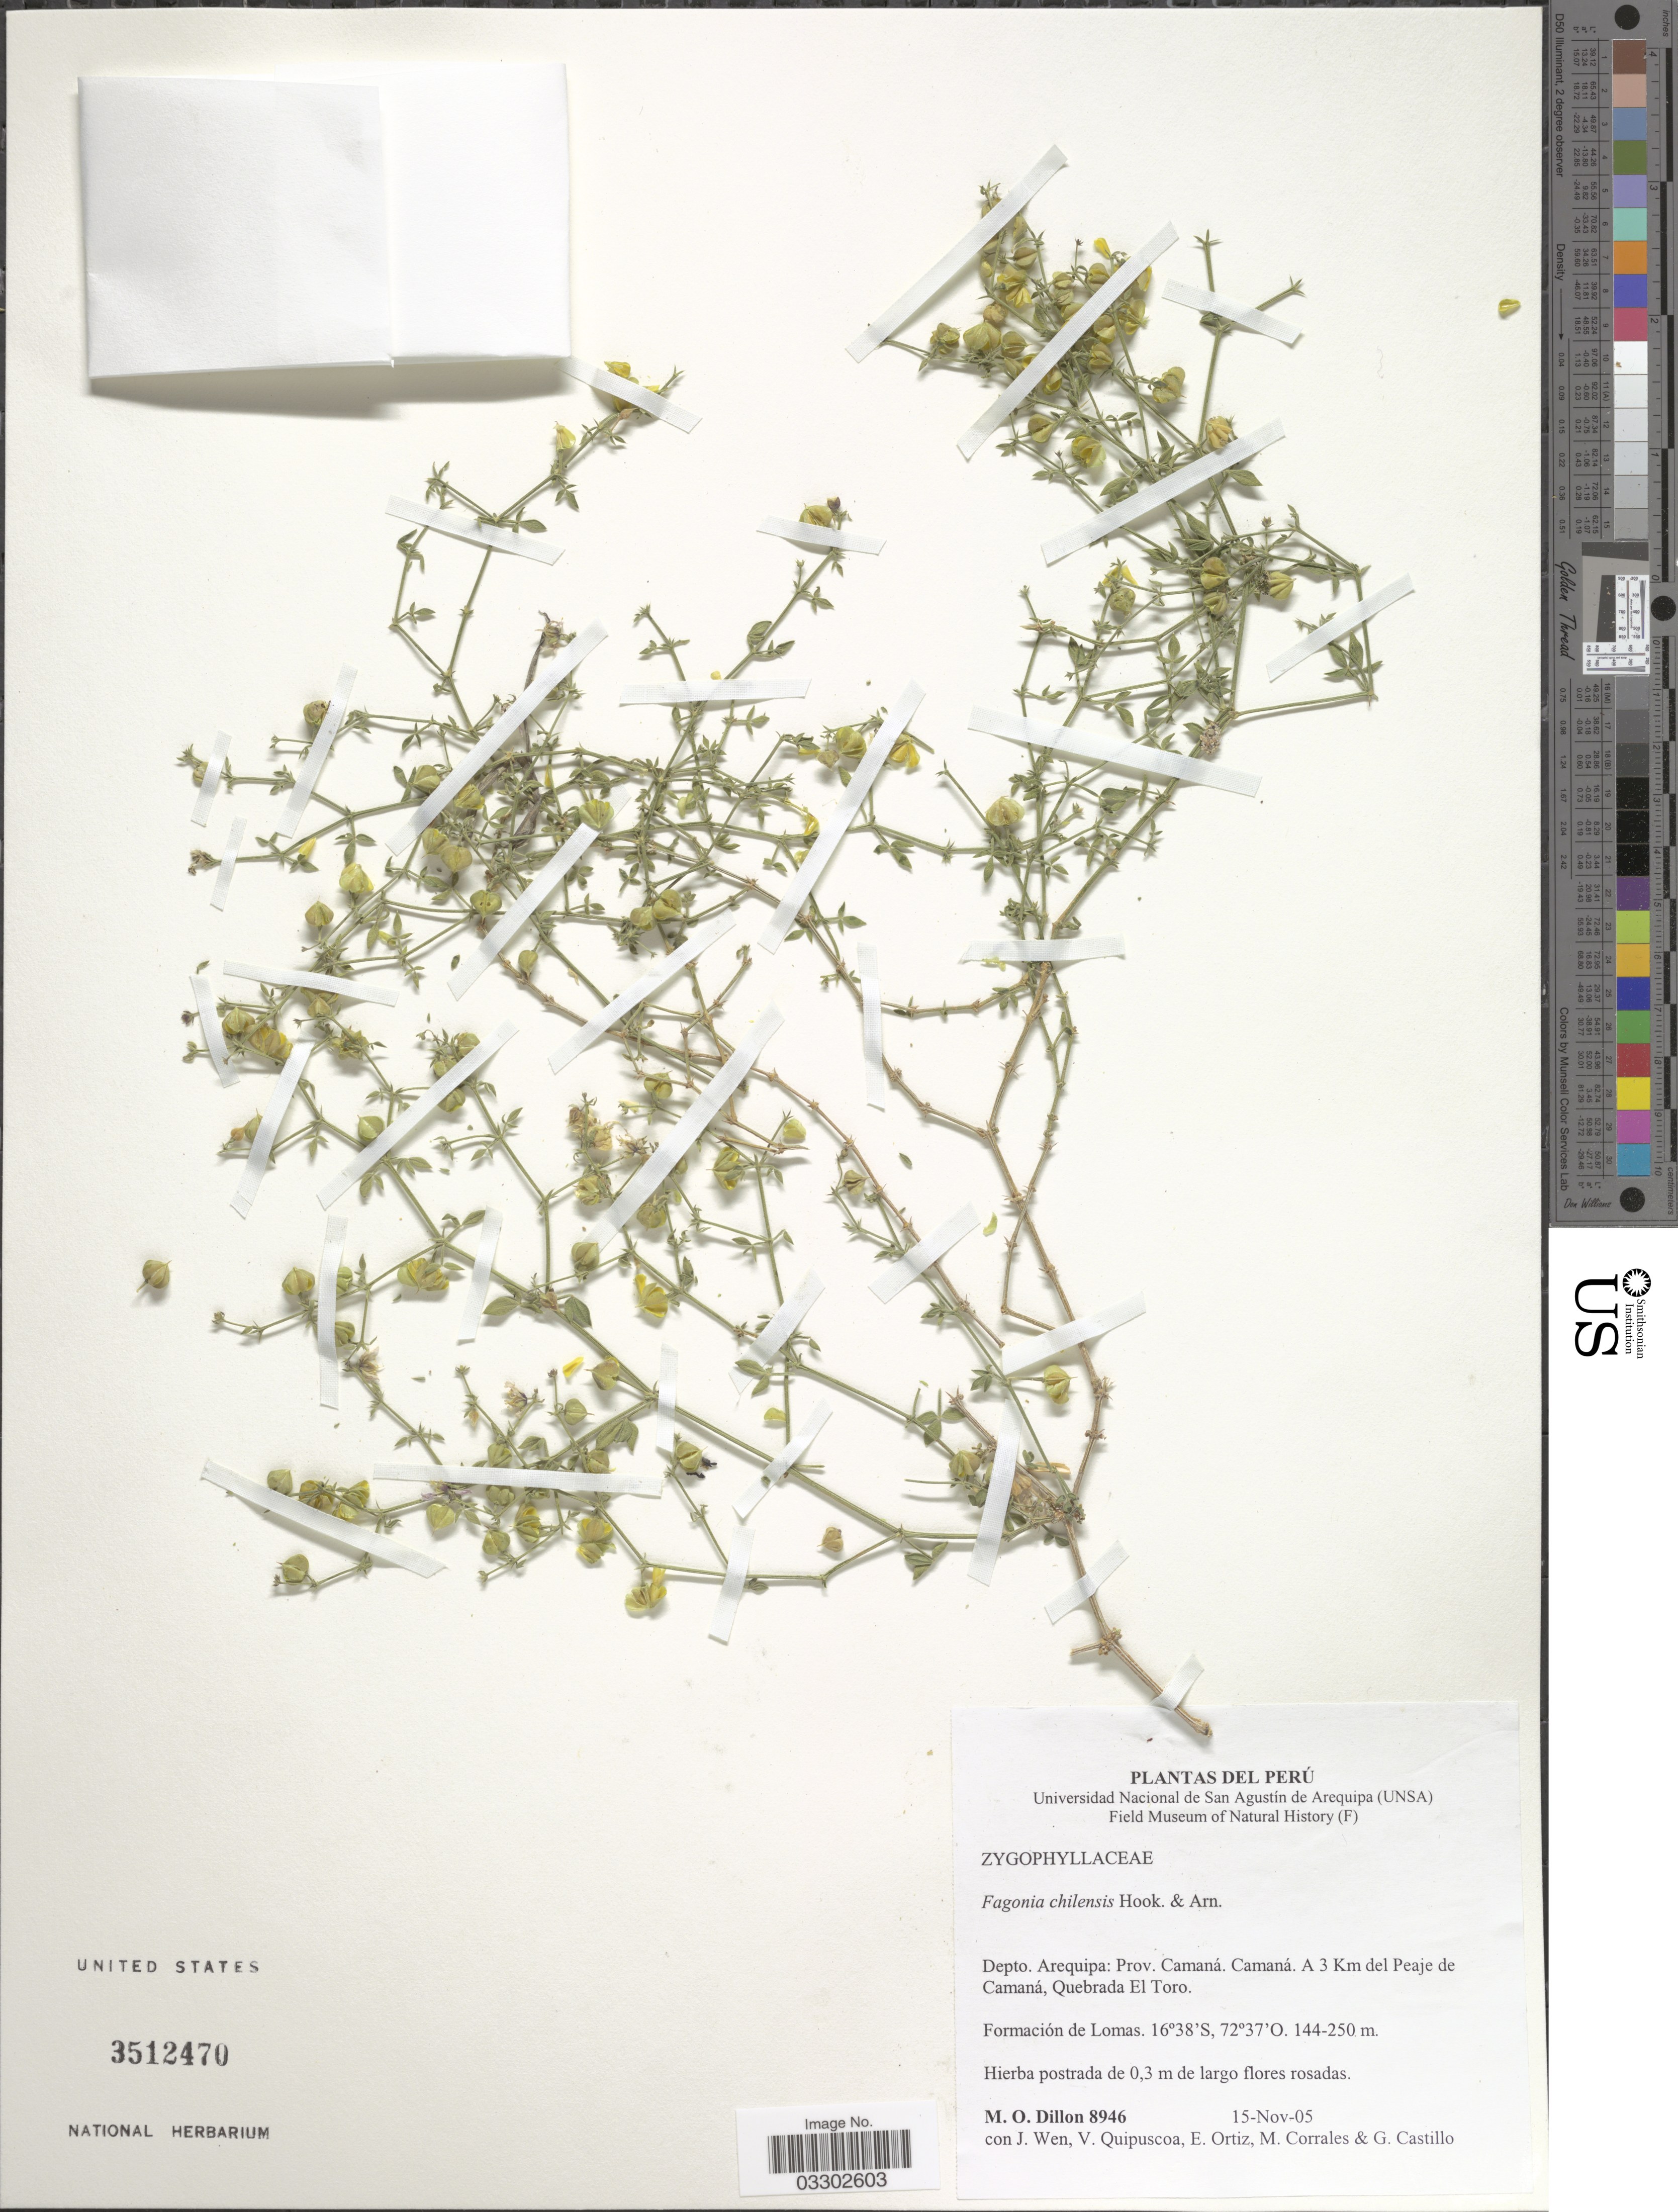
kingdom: Plantae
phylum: Tracheophyta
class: Magnoliopsida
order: Zygophyllales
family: Zygophyllaceae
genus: Fagonia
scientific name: Fagonia chilensis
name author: Hook. & Arn.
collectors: M. O. Dillon, J. Wen, V. Quipuscoa, E. Ortiz & et al.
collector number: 8946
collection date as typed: Transcribed d/m/y: 15/11/5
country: Peru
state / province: Arequipa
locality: Prov. Camaná. Camaná. A 3 Km del Peaje de Camaná, Quebrada El Toro. Formación de Lomas.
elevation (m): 144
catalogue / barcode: US 3512470